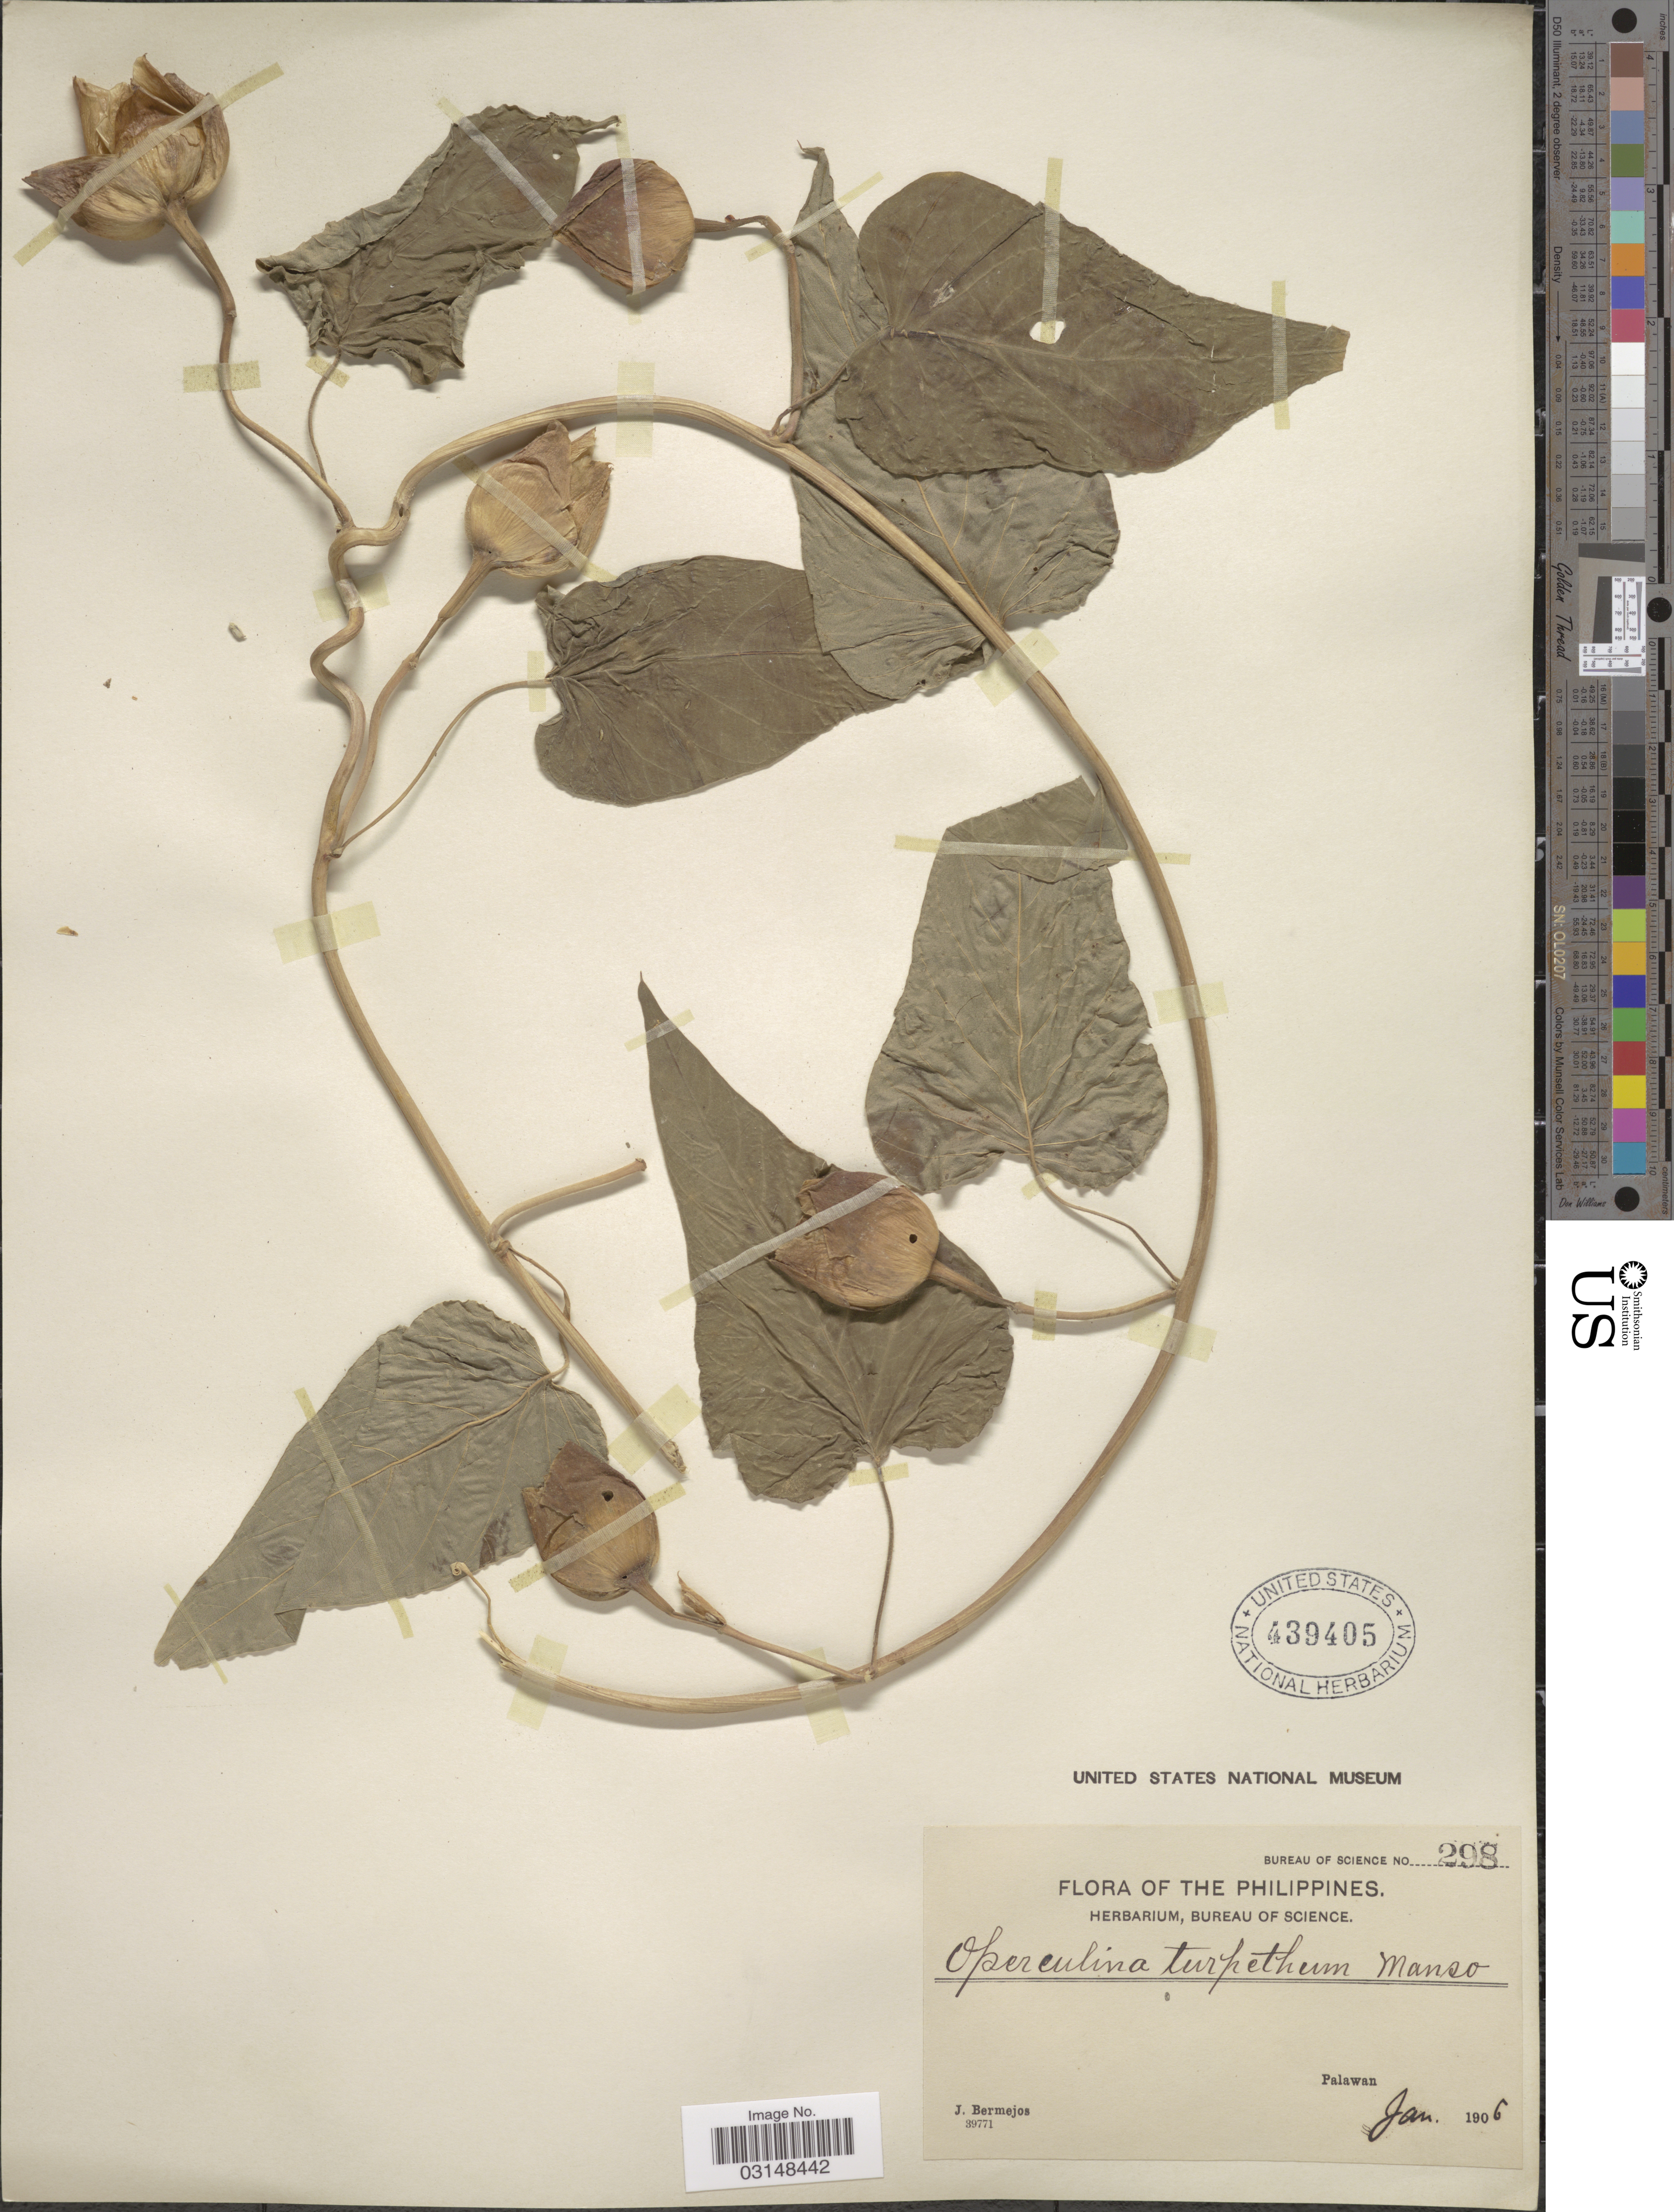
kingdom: Plantae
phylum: Tracheophyta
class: Magnoliopsida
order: Solanales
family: Convolvulaceae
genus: Operculina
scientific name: Operculina turpethum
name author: (L.) Silva Manso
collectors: J. Bermejos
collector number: Bureau of Science 298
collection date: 1906-01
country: Philippines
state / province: Mimaropa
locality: Palawan.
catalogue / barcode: US 439405